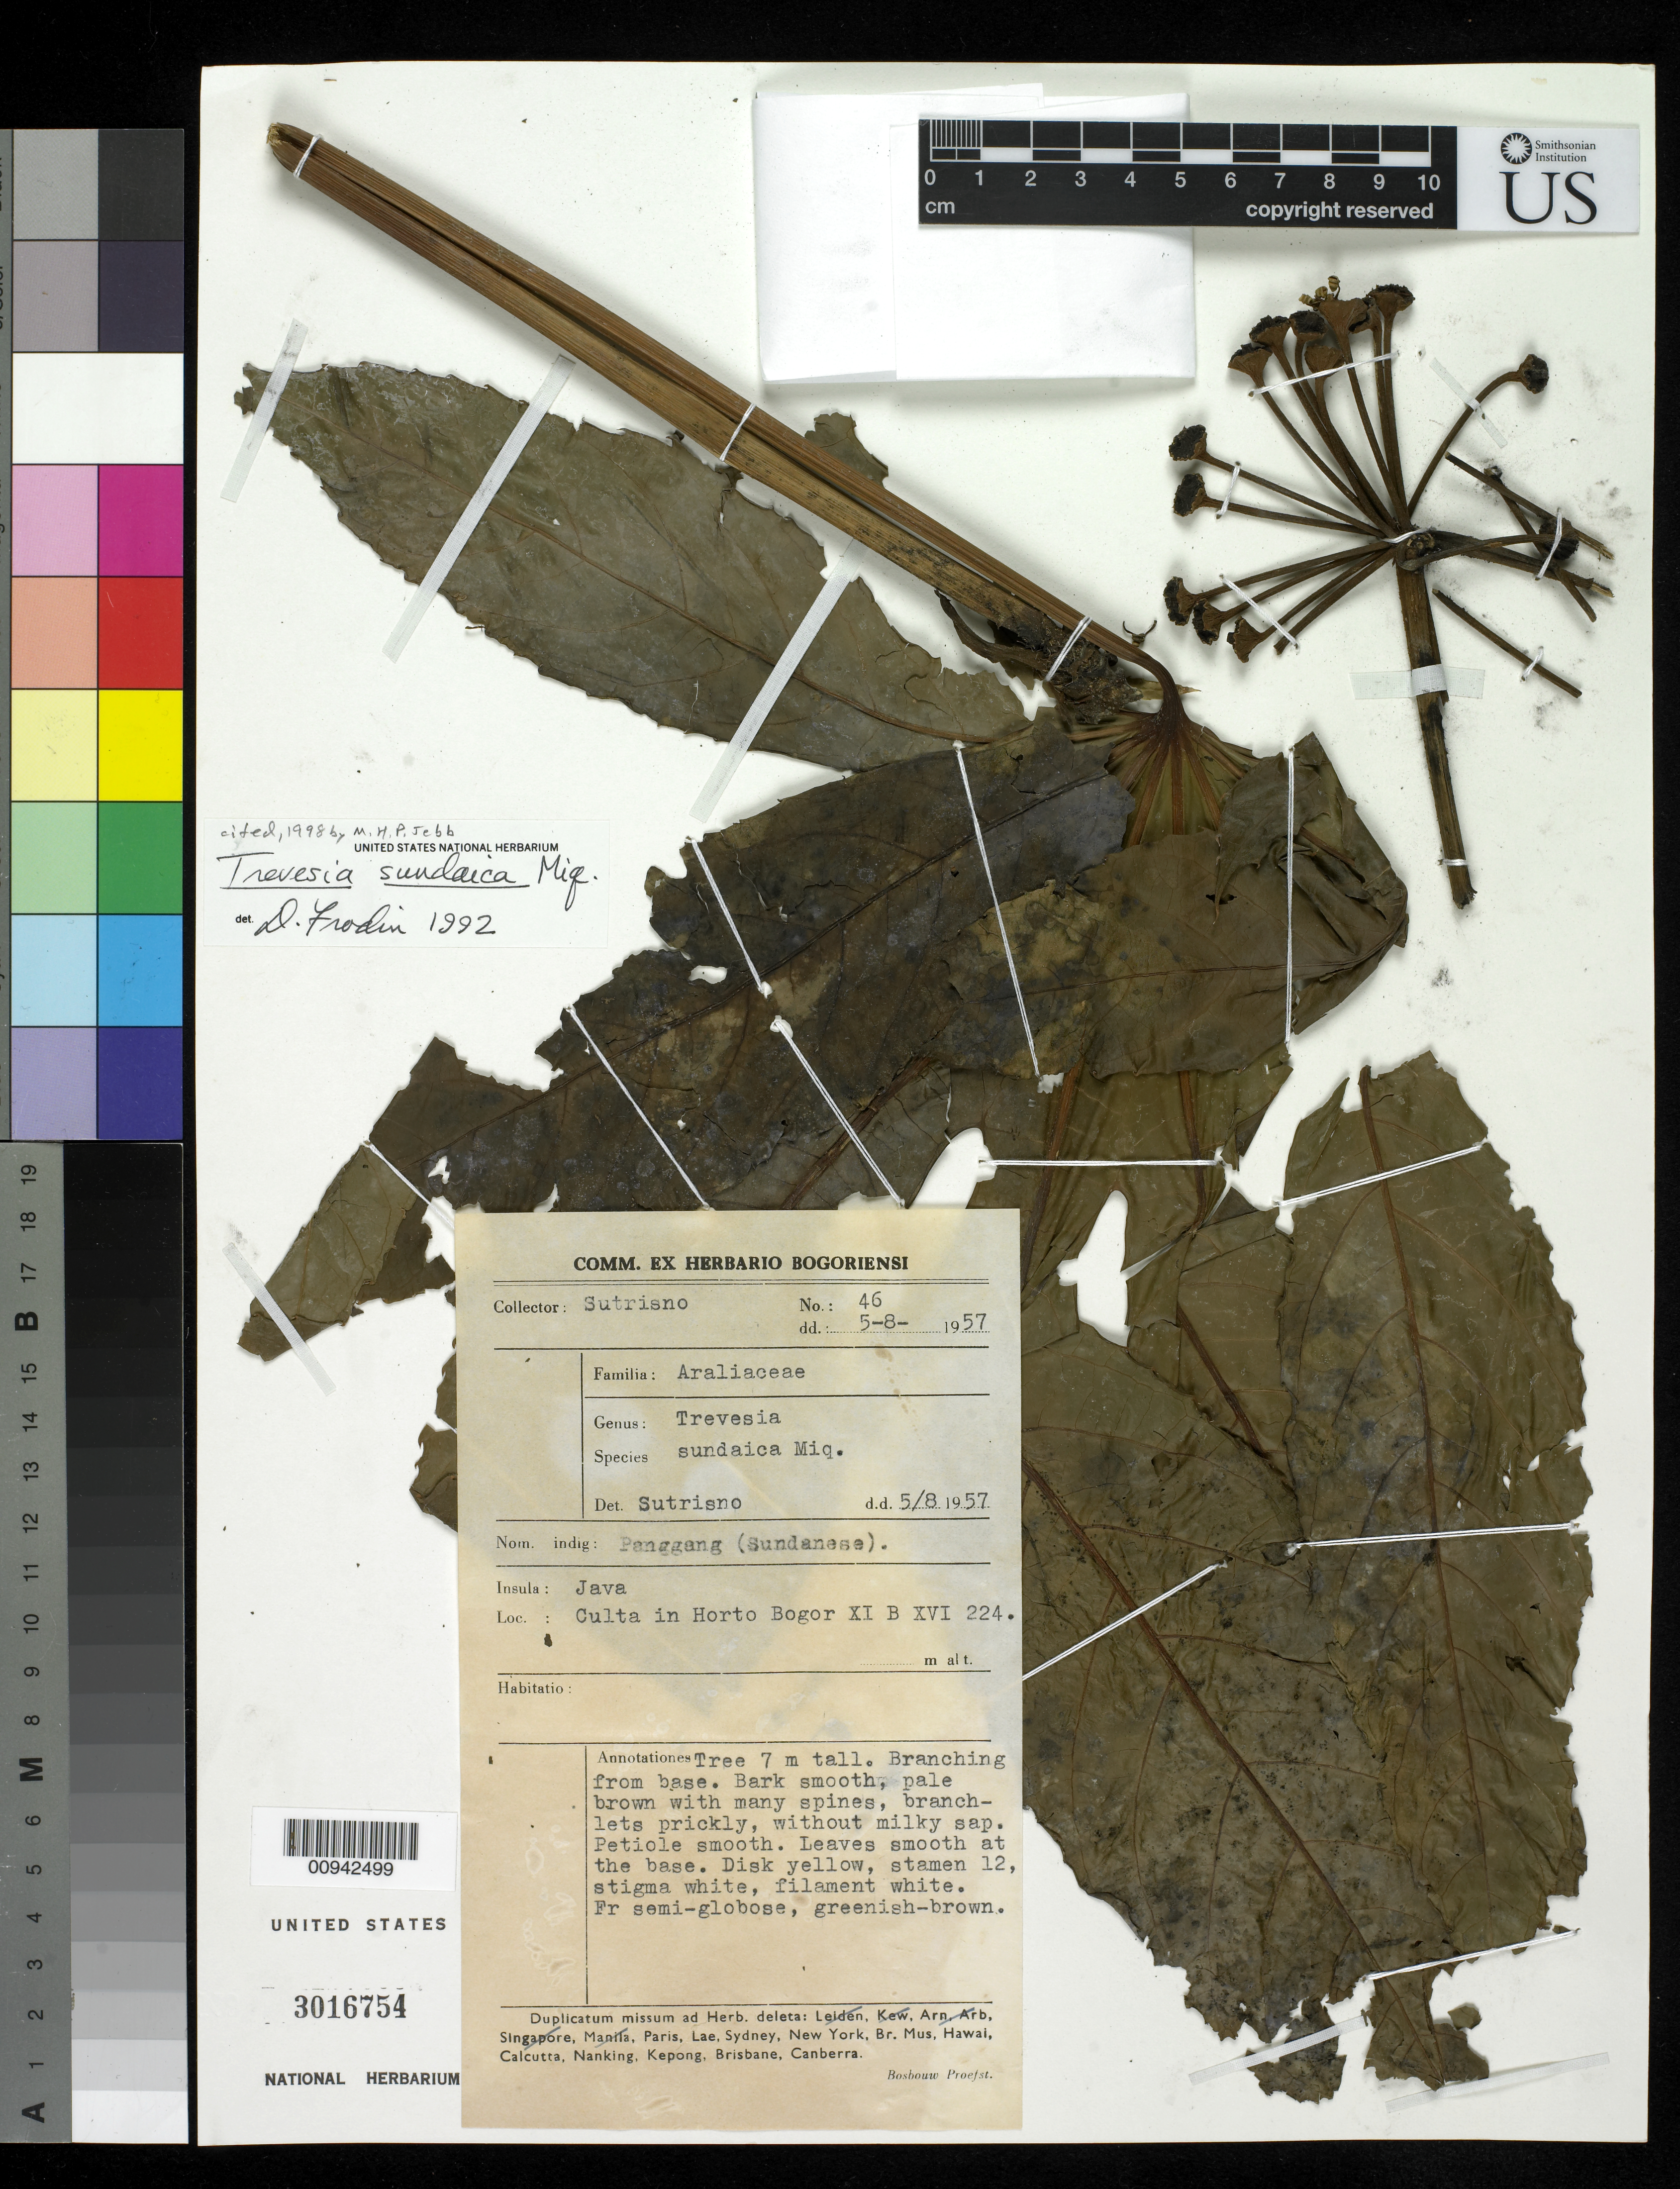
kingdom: Plantae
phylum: Tracheophyta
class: Magnoliopsida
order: Apiales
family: Araliaceae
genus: Trevesia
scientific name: Trevesia sundaica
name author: Miq.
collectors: P. Sutrisno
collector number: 46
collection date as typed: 08 May 1957 or 05 Aug 1957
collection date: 1957-05-08 or 1957-08-05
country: Indonesia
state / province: Java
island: Java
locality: see remarks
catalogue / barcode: US 3016754